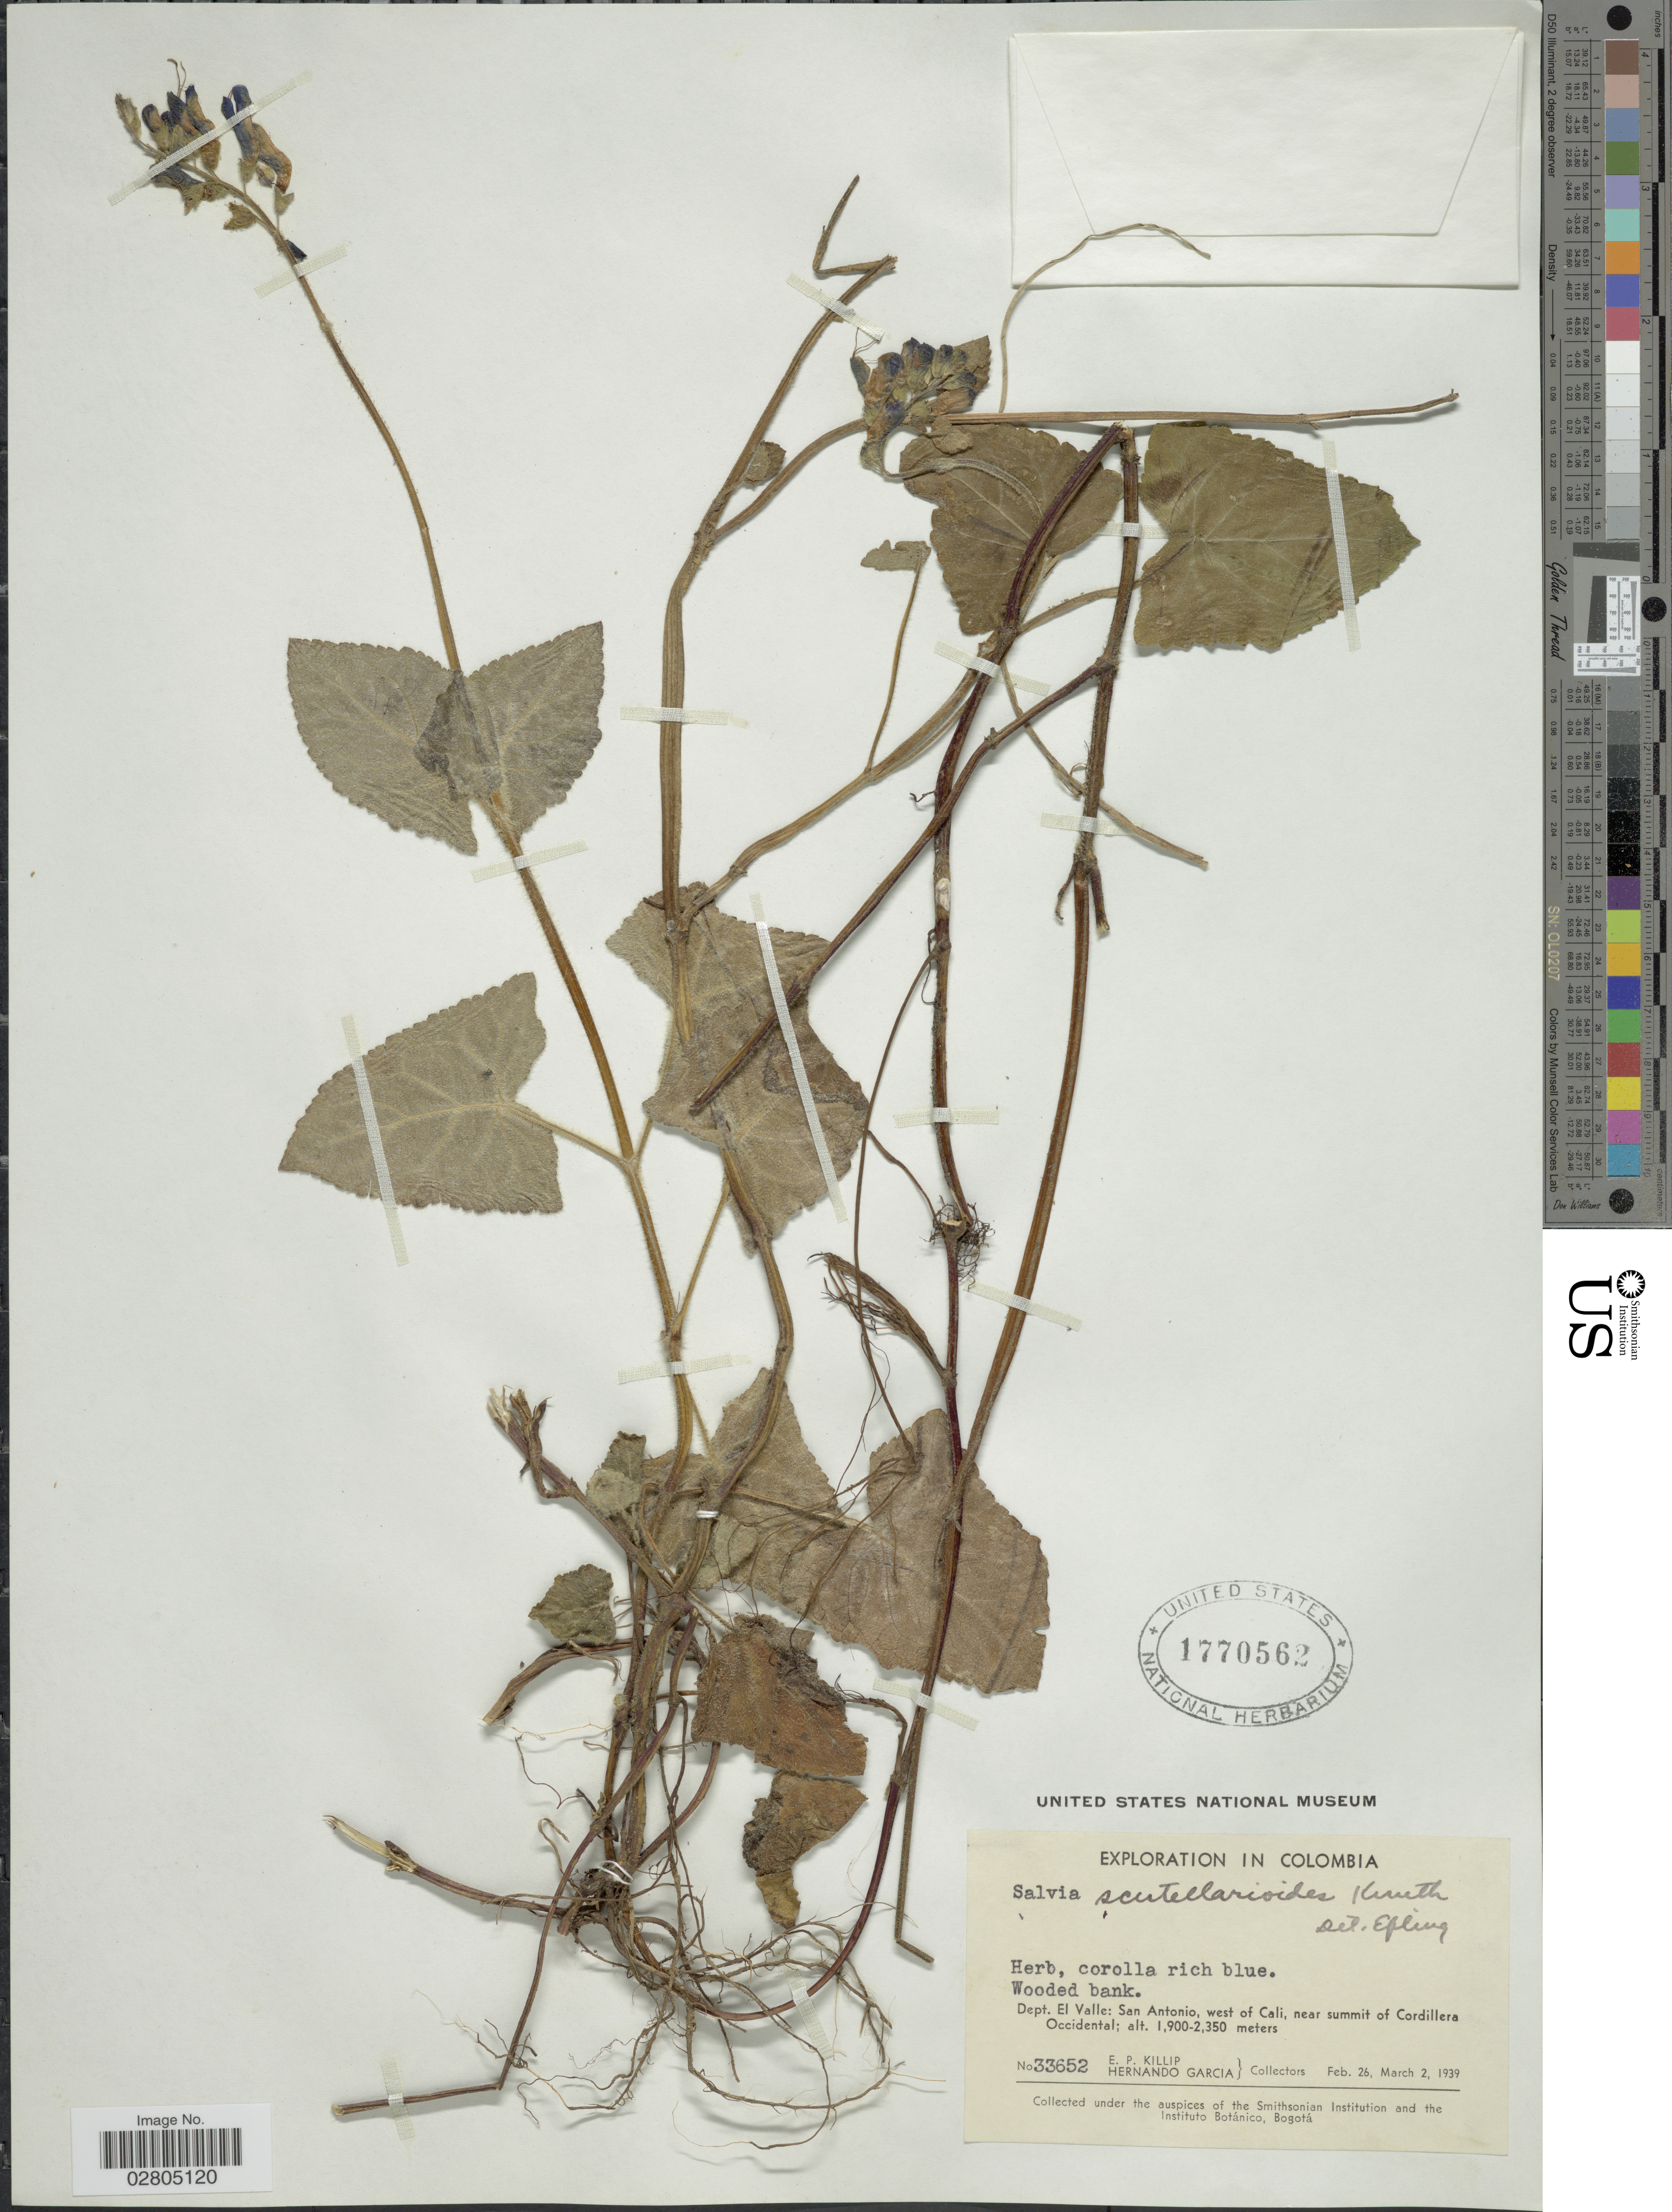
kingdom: Plantae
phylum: Tracheophyta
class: Magnoliopsida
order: Lamiales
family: Lamiaceae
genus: Salvia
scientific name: Salvia scutellarioides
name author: Kunth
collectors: E. P. Killip & H. Garcia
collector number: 33652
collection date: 1939-02-26/1939-03-02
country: Colombia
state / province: Valle del Cauca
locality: Dept. El Valle, San Antonio, west of Cali, near summit of Cordillera Occidental.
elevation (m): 1900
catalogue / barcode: US 1770562